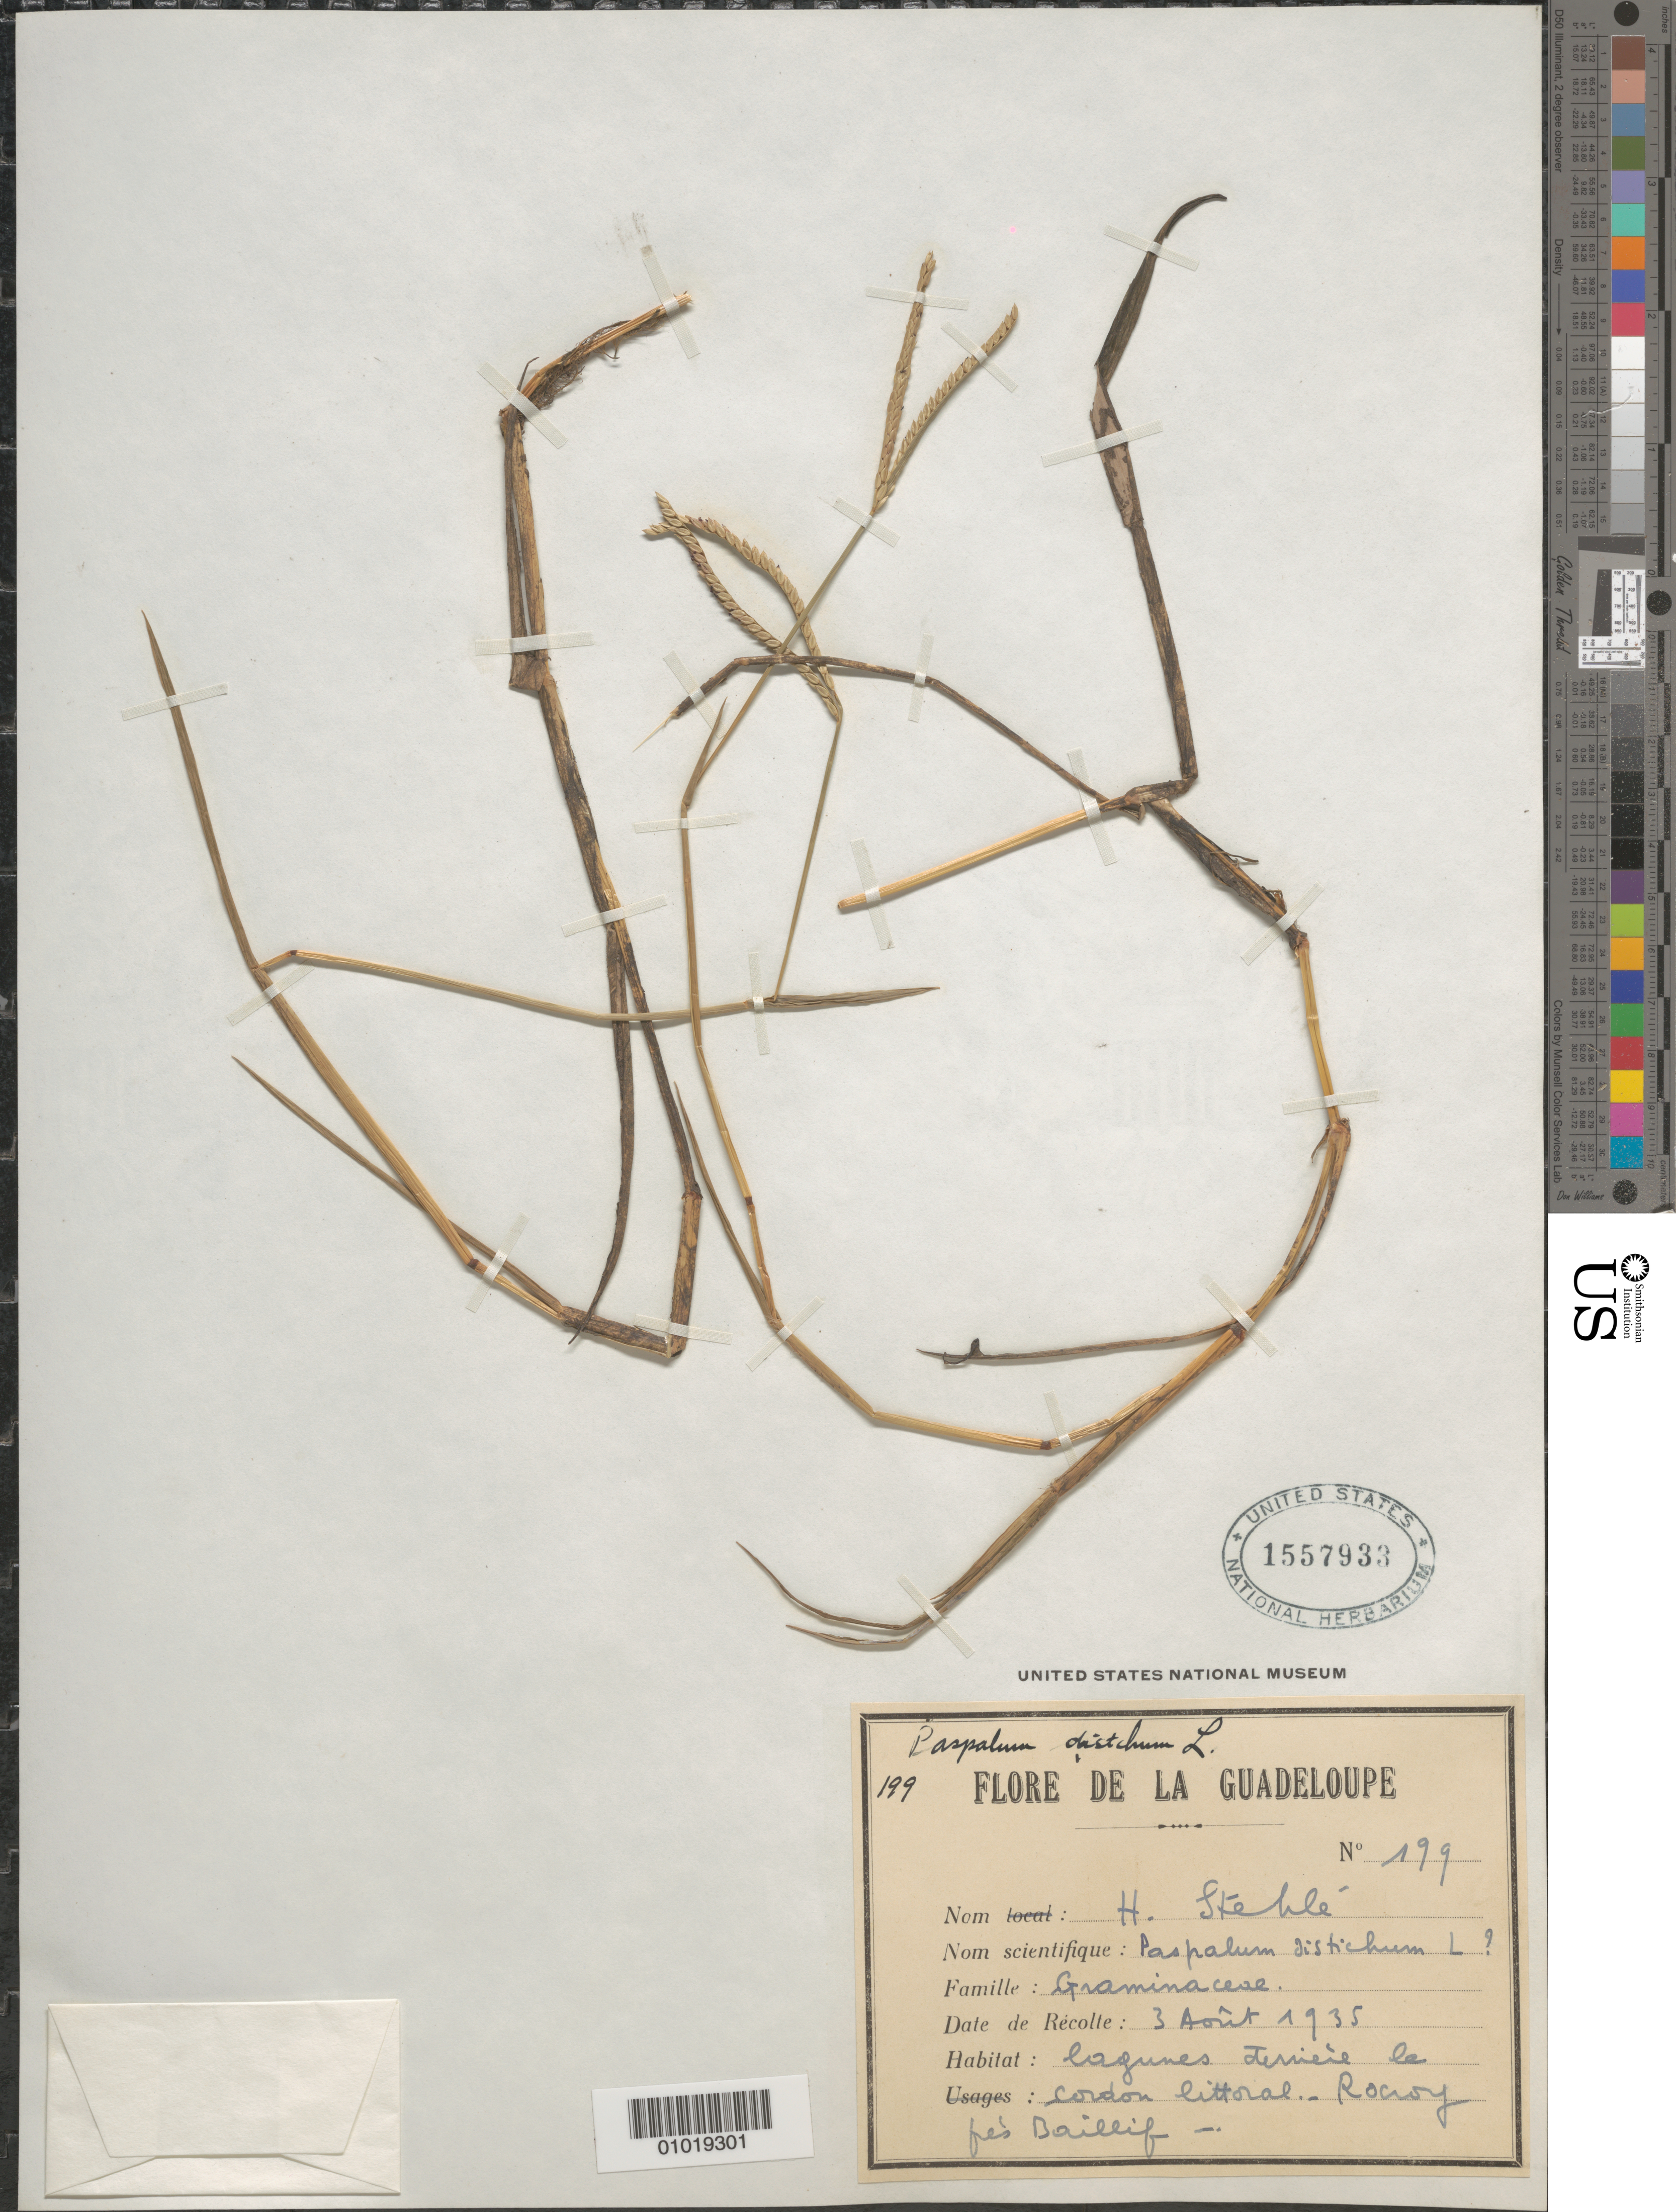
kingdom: Plantae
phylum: Tracheophyta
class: Liliopsida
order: Poales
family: Poaceae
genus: Paspalum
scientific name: Paspalum distichum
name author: L.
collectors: H. Stehlé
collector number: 199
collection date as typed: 03 Aug 1935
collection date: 1935-08-03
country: Guadeloupe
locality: Cordon littoral, fes Baillif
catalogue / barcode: US 1557933